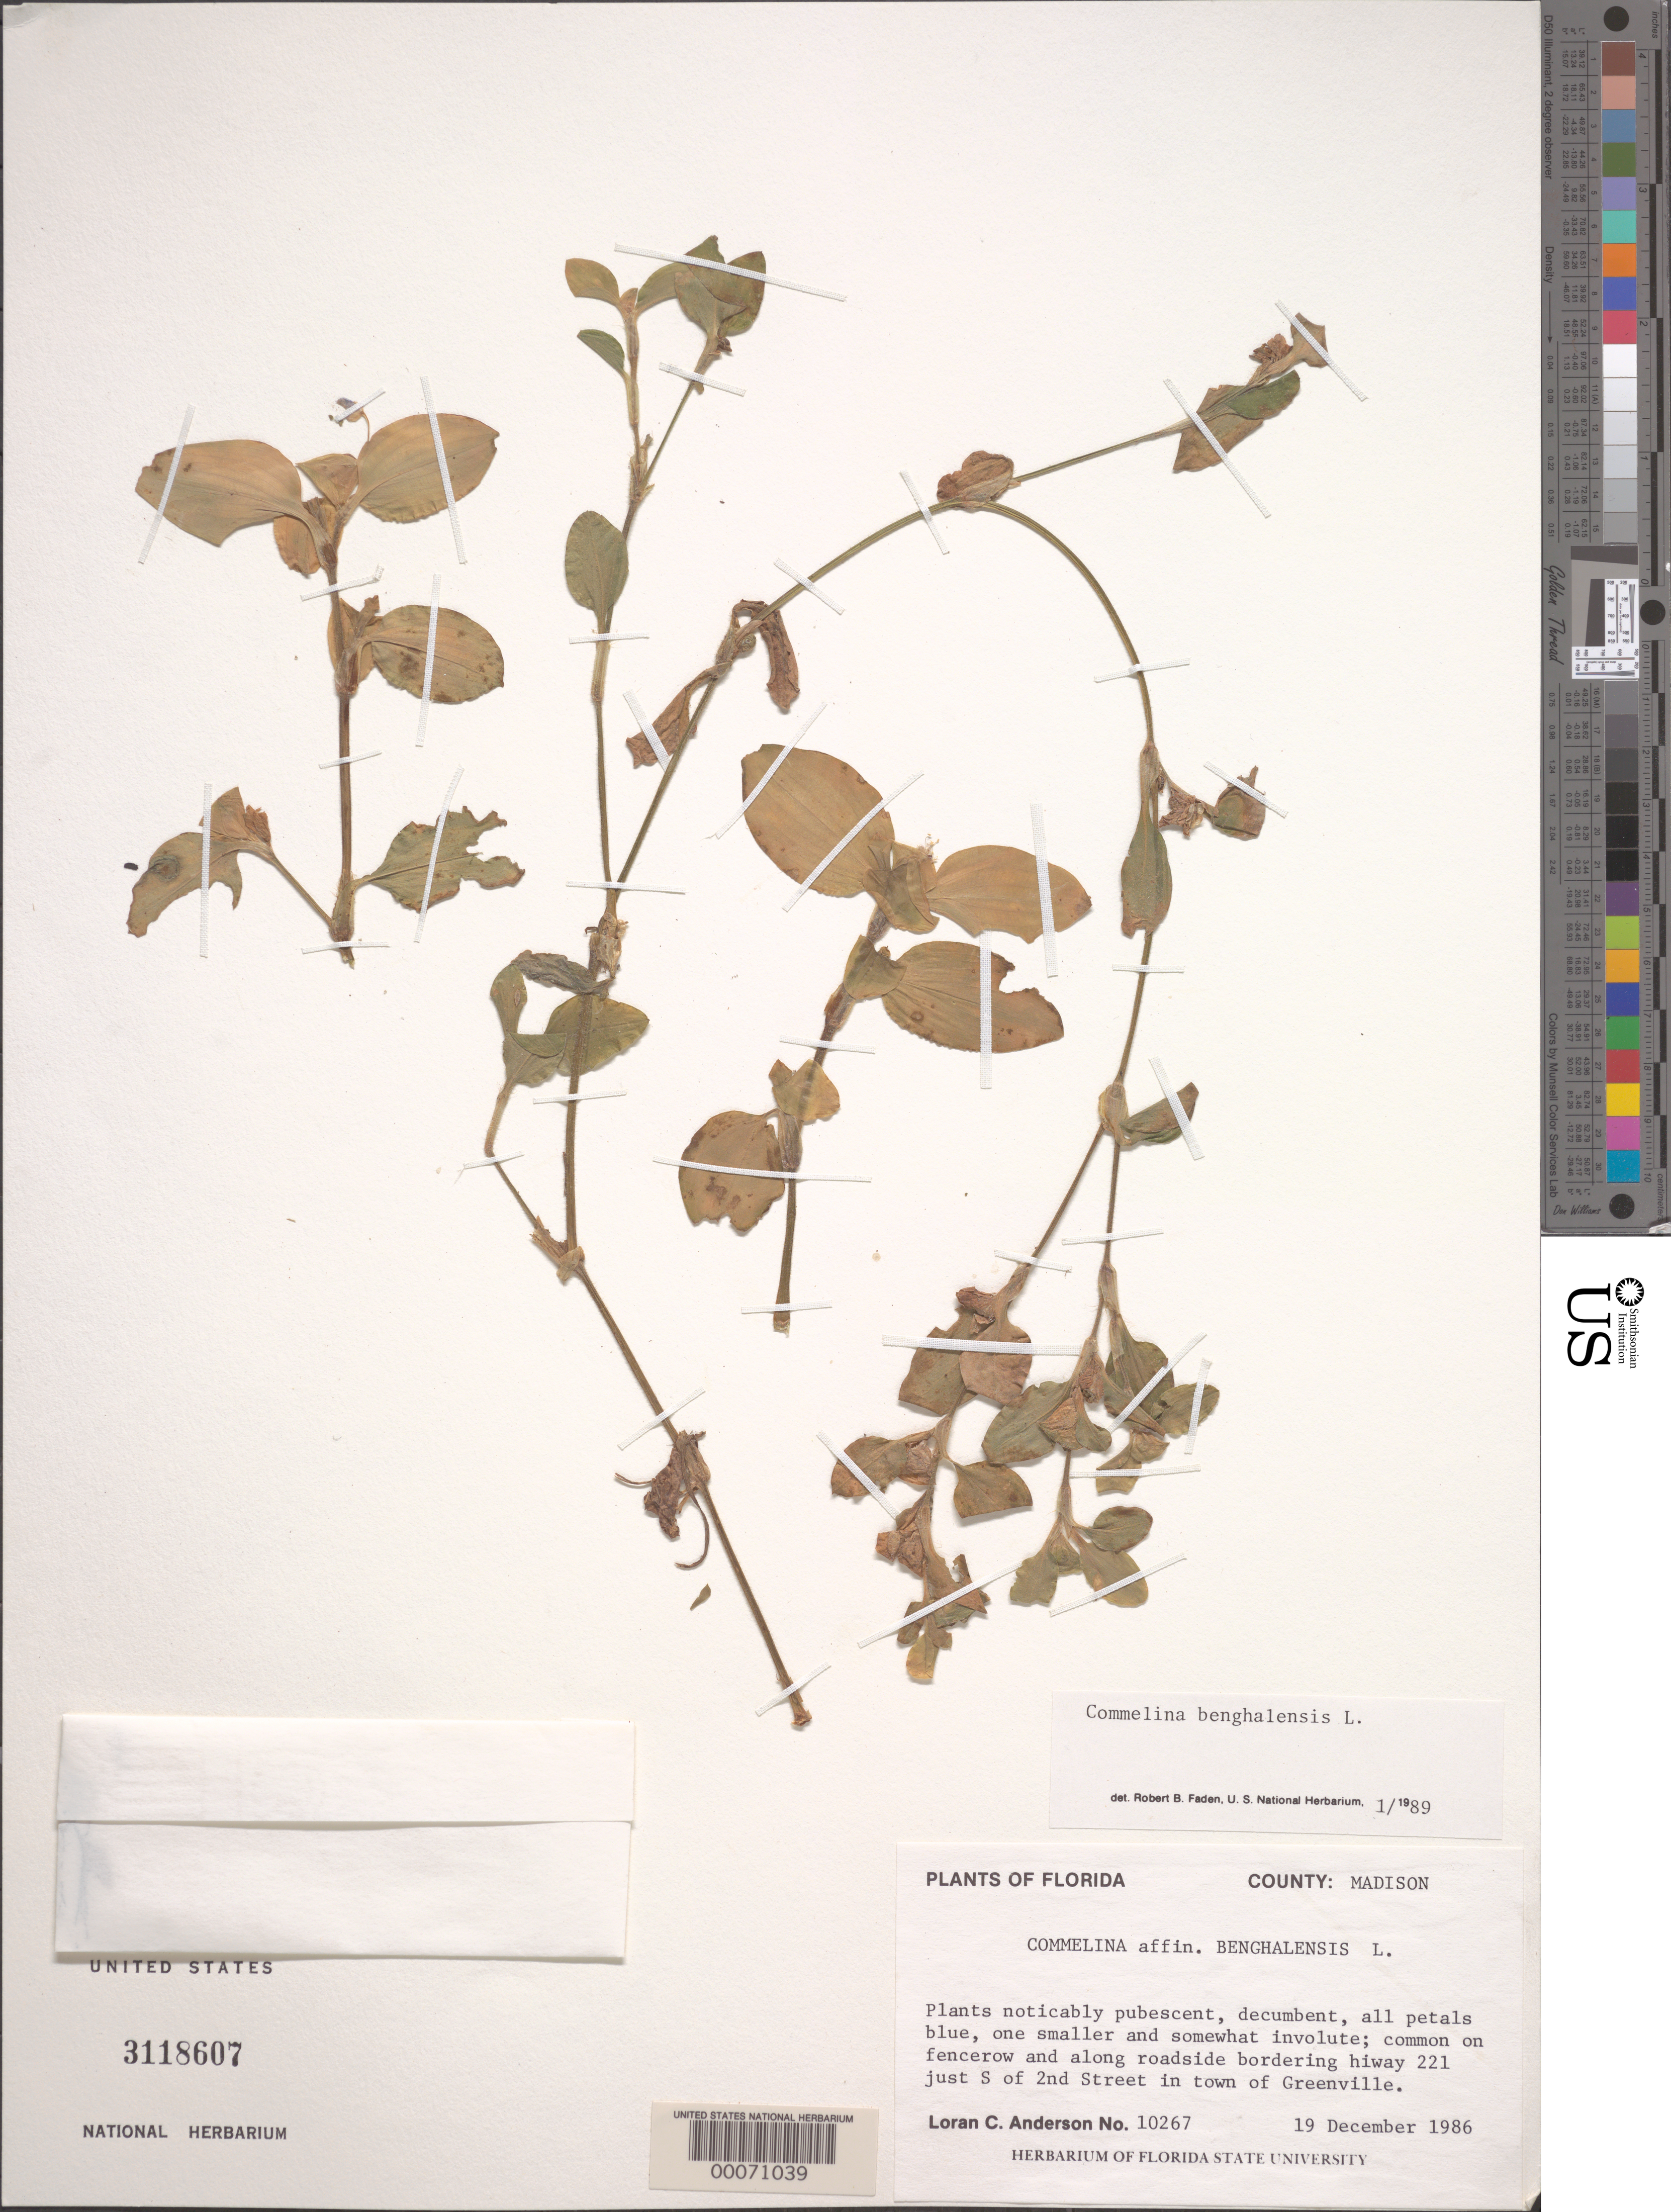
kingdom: Plantae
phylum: Tracheophyta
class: Liliopsida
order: Commelinales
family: Commelinaceae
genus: Commelina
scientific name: Commelina benghalensis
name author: L.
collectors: L. C. Anderson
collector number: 10267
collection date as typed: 19 Dec 1986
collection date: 1986-12-19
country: United States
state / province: Florida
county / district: Madison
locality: Bordering highway 221 just s of second street in town of green- ville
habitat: Fencerow and along roadside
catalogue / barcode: US 3118607